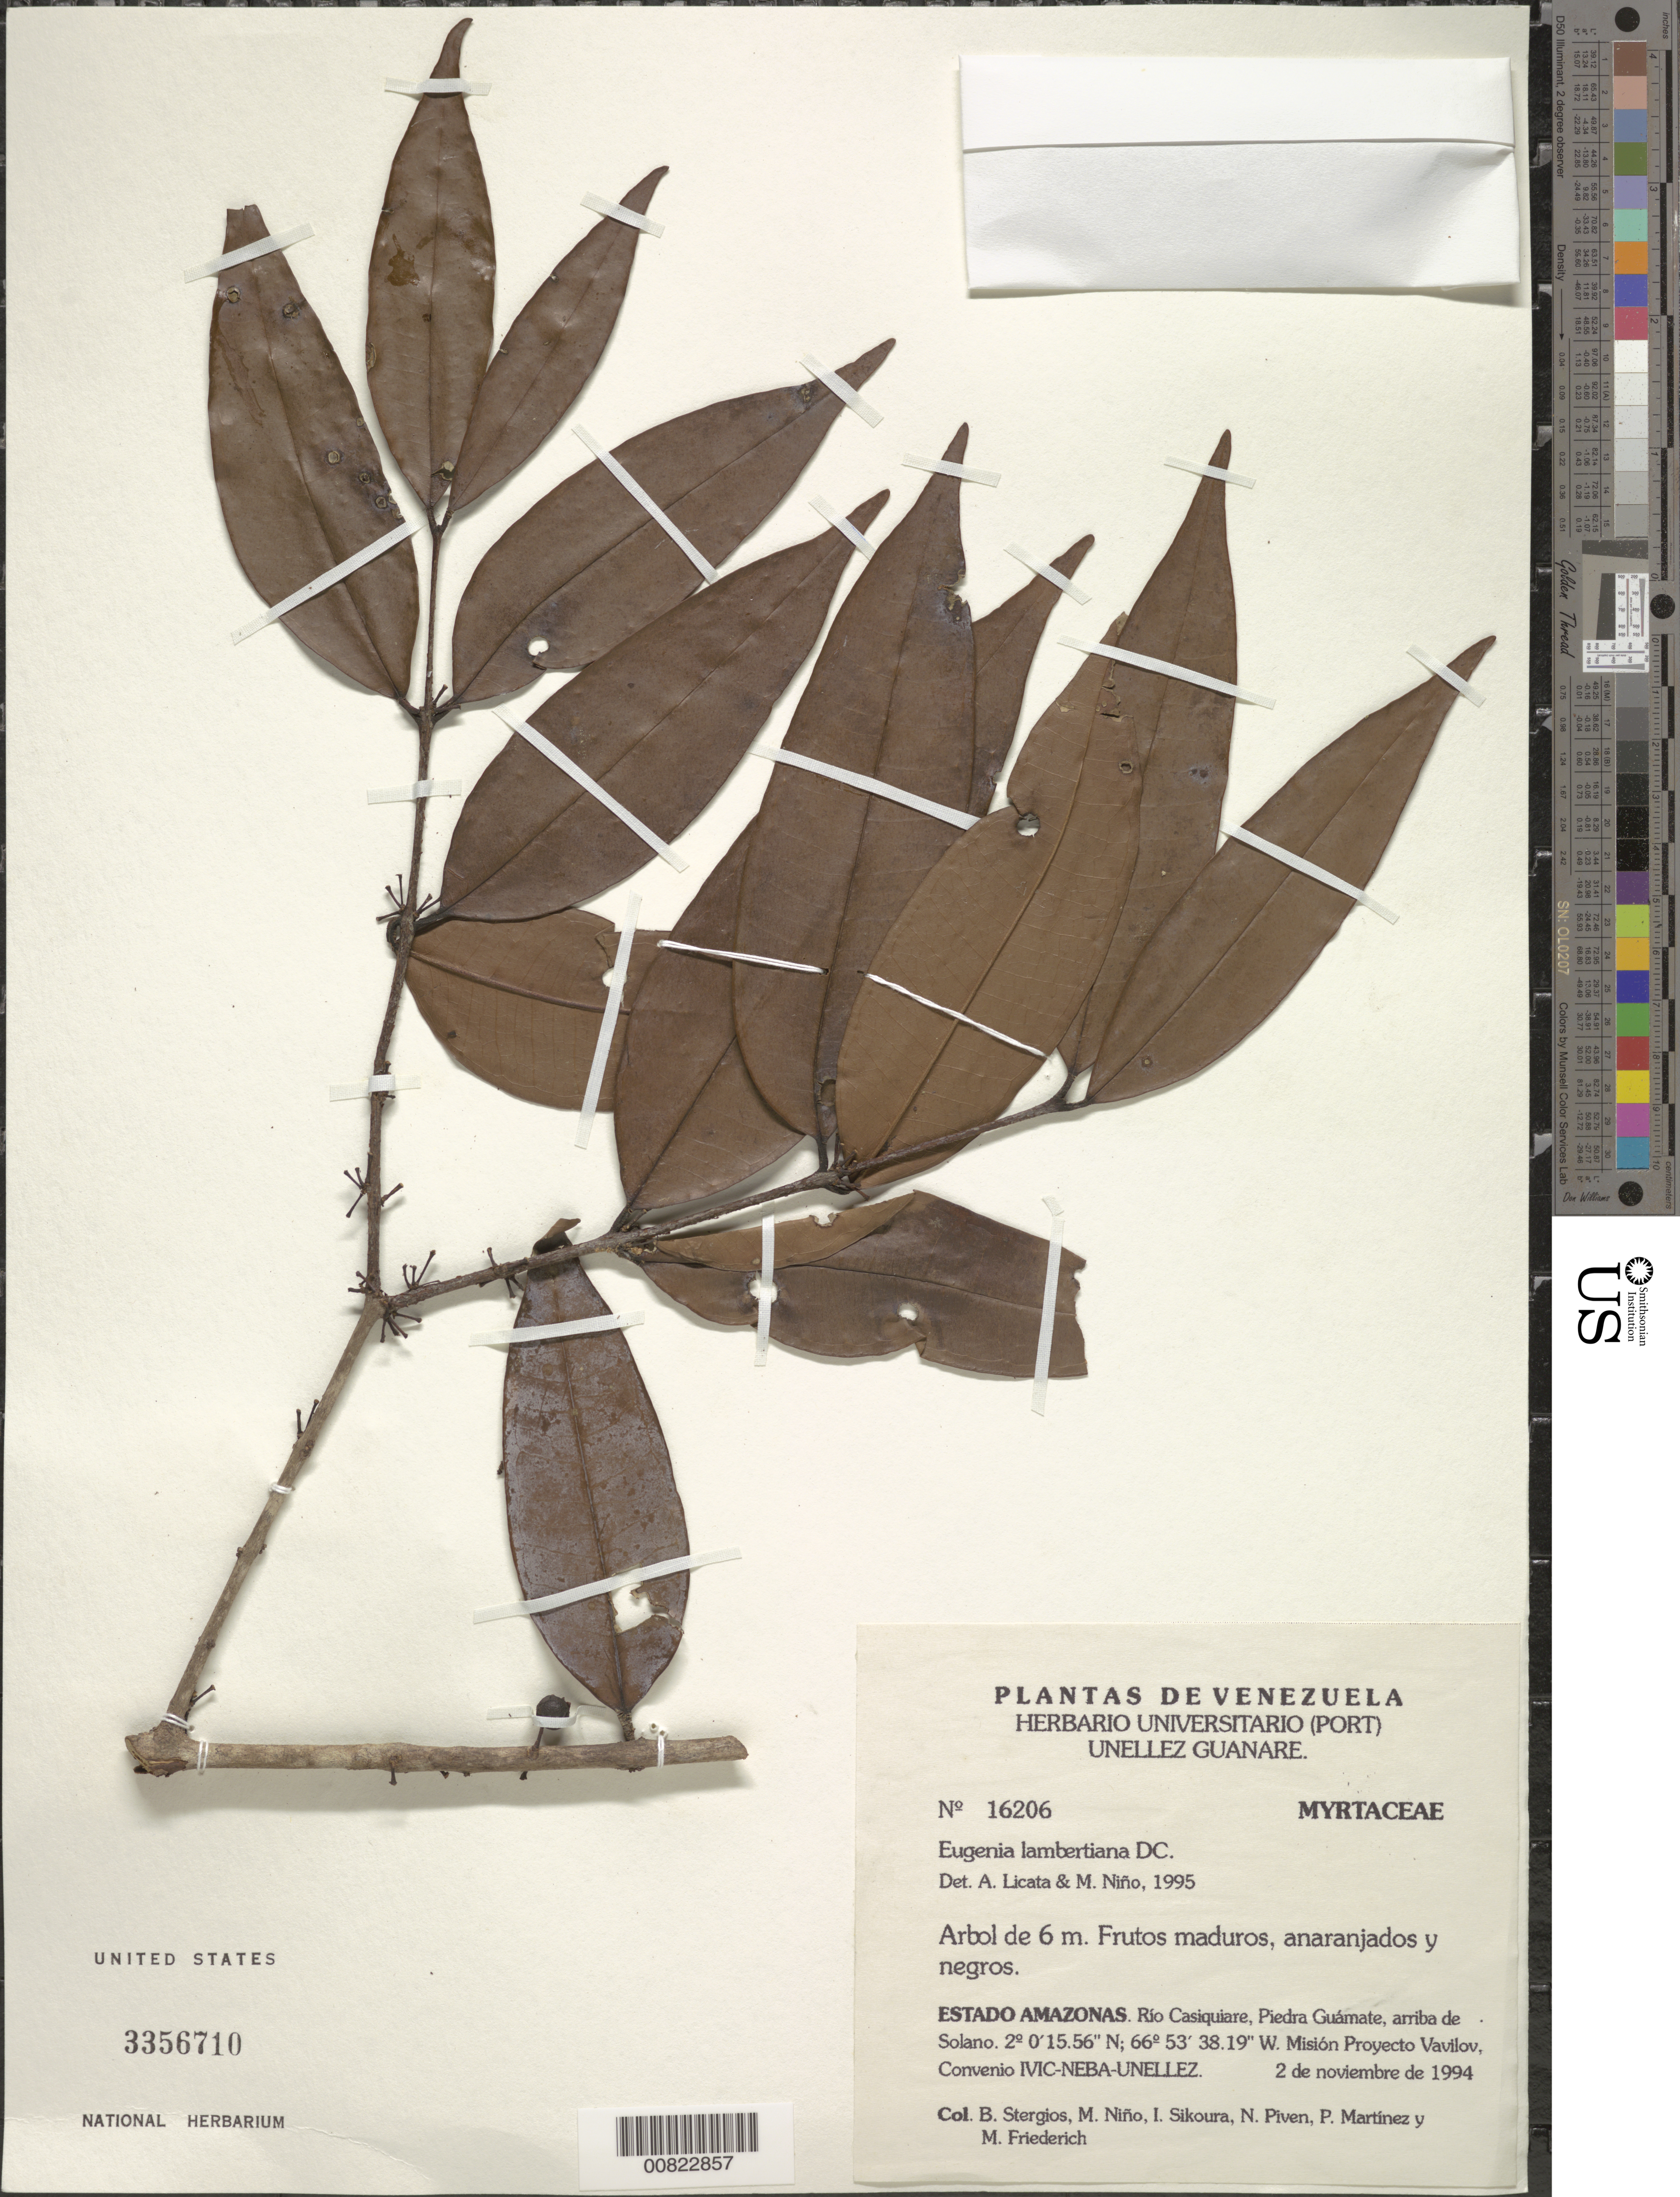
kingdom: Plantae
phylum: Tracheophyta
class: Magnoliopsida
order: Myrtales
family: Myrtaceae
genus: Eugenia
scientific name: Eugenia lambertiana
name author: DC.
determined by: Licata, A.; Niño, S. M.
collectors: B. G. Stergios, S. M. Niño, I. Sikoura, N. Piven, P. Martinez & N. Friederich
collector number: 16206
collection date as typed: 2-Nov-94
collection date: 1994-11-02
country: Venezuela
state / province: Amazonas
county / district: Río Negro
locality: Río Casiquiare, Piedra Guámate, arriba de Solano; Misión Proyecto Vavilov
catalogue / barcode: US 3356710